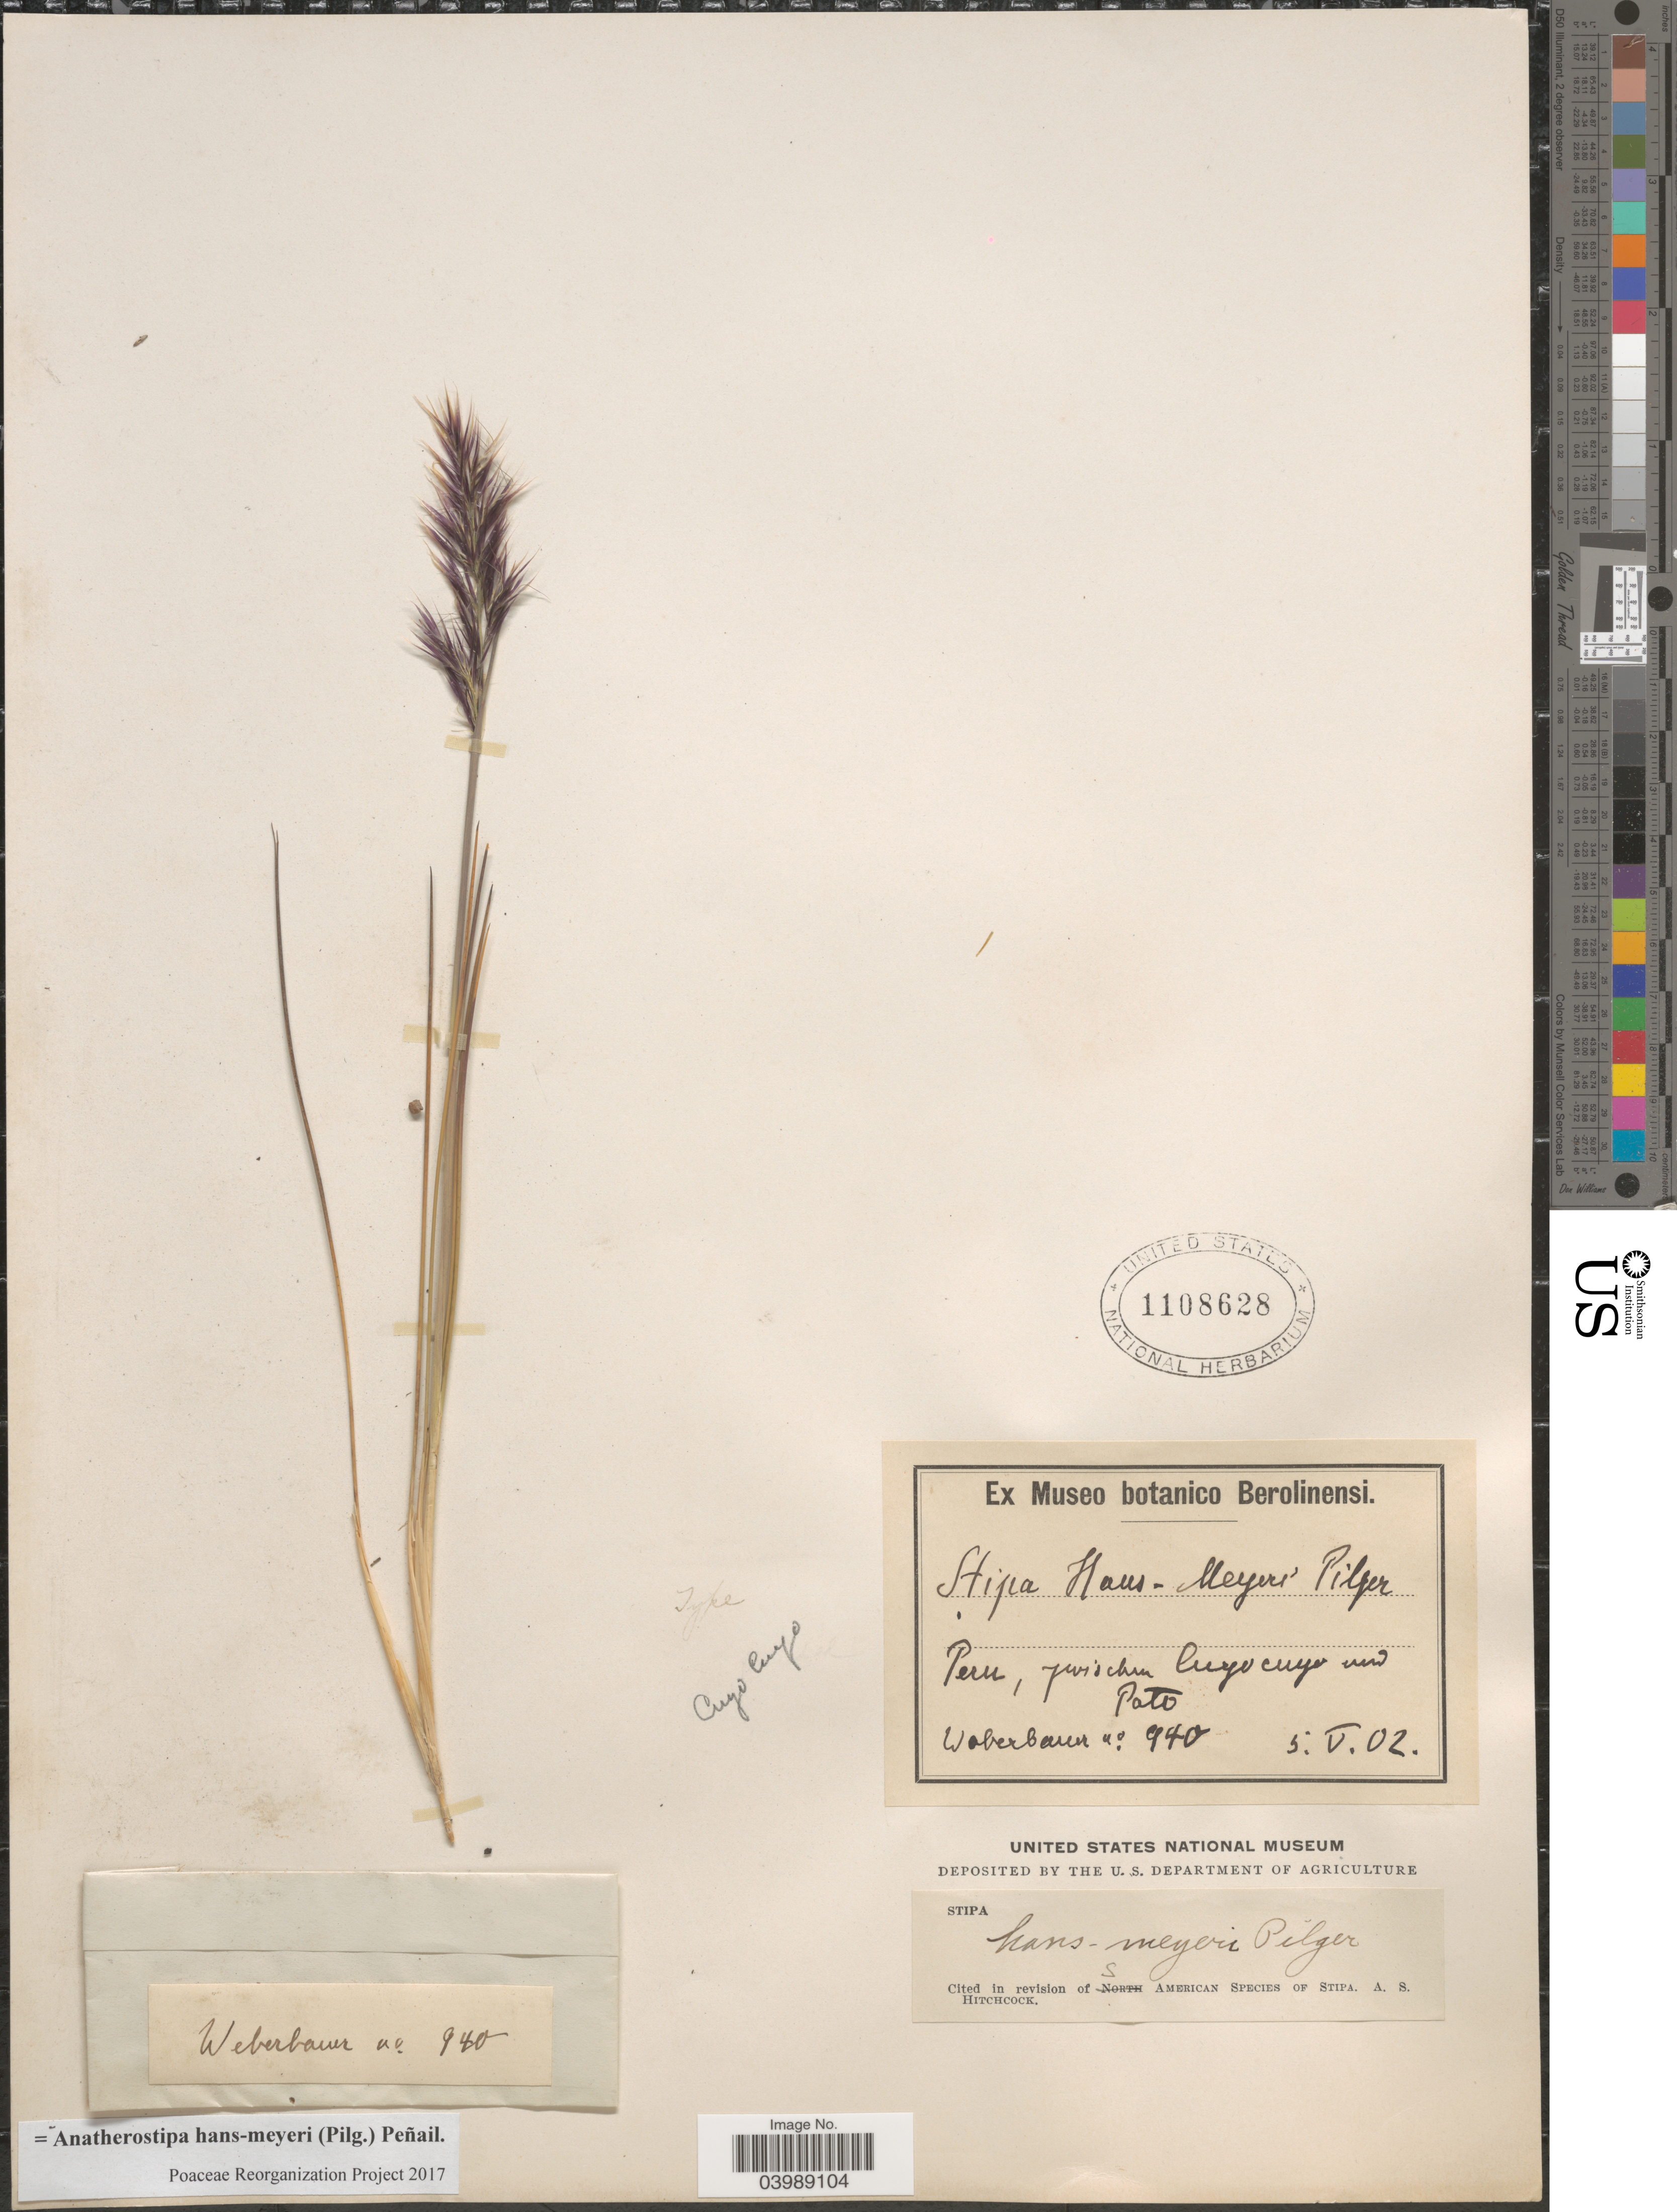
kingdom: Plantae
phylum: Tracheophyta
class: Liliopsida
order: Poales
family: Poaceae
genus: Anatherostipa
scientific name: Anatherostipa hans-meyeri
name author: (Pilg.) Peñailillo B.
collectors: Weberbauer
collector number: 940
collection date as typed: Transcribed d/m/y: 5/5/2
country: Peru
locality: Zwischen Cuyocuyo und Pato.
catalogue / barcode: US 1108628